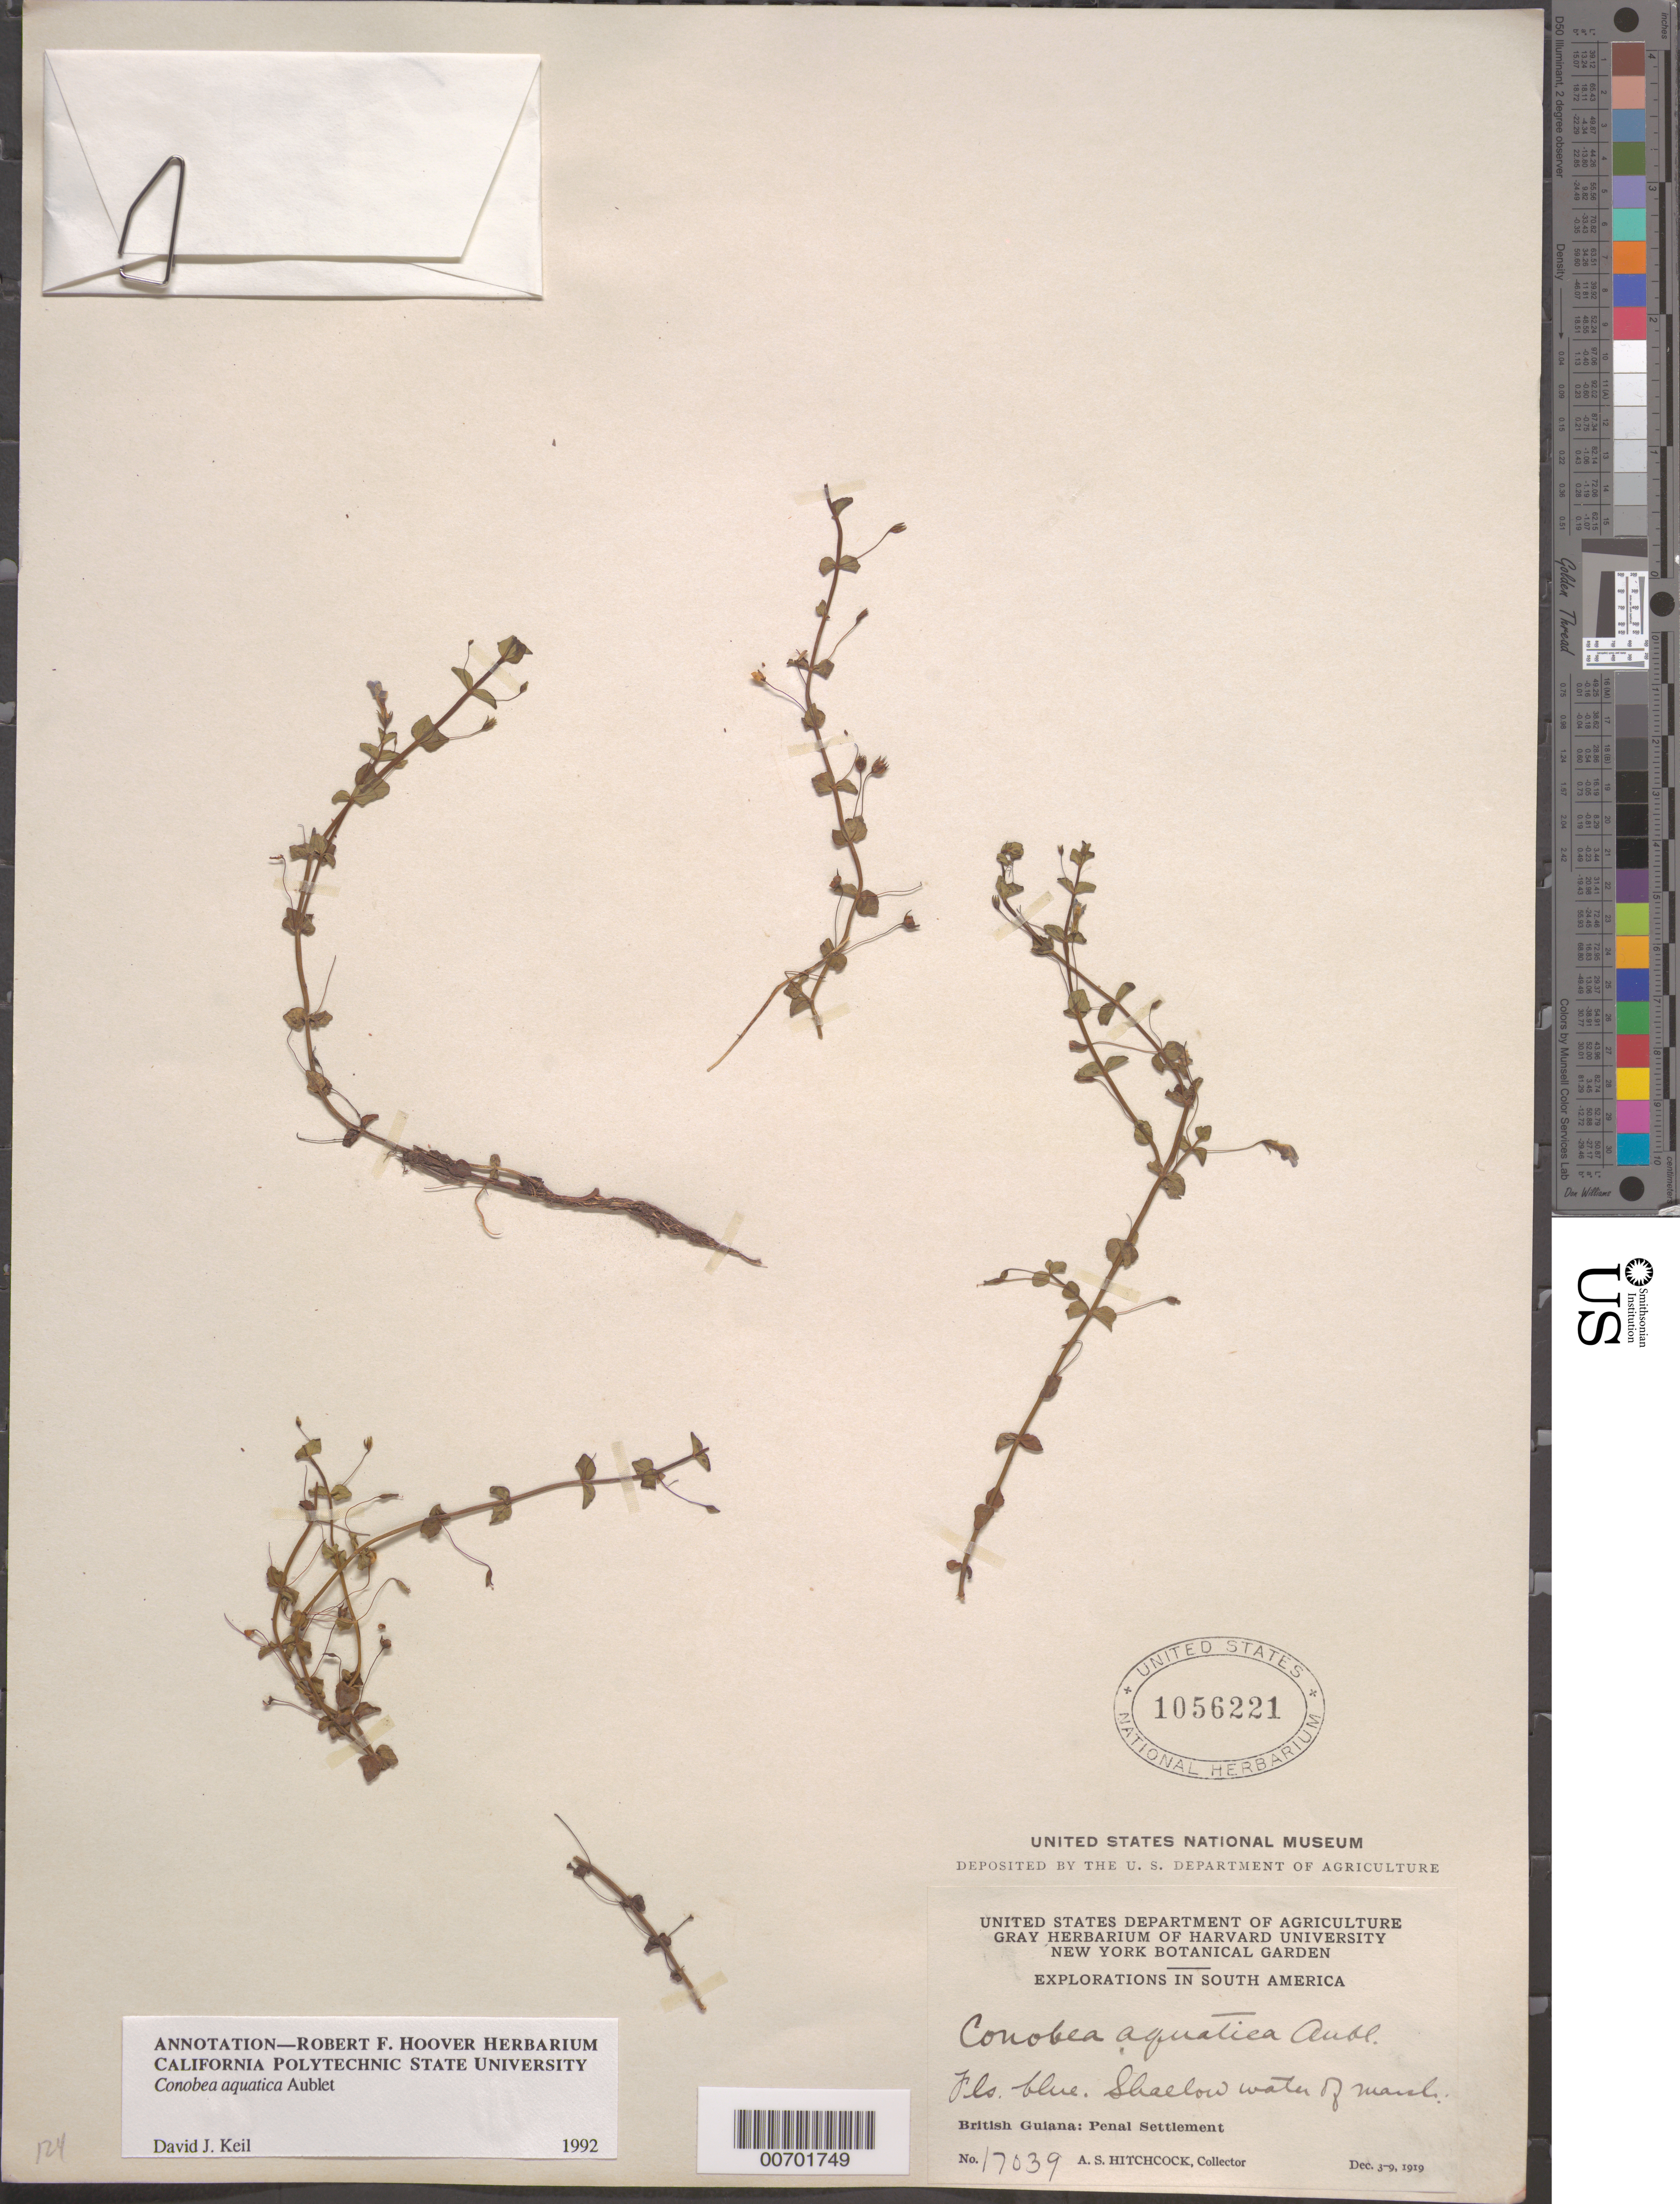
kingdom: Plantae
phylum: Tracheophyta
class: Magnoliopsida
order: Lamiales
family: Plantaginaceae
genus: Conobea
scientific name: Conobea aquatica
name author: Aubl.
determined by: Keil, D. J.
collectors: A. S. Hitchcock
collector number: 17039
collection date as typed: Dec. 3-9, 1919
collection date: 1919-12-03/1919-12-09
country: Guyana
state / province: Cuyuni-Mazaruni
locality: Penal Settlement, on W side of Essequibo River, near mouth of Mazaruni River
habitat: Shallow water of marsh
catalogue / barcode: US 1056221